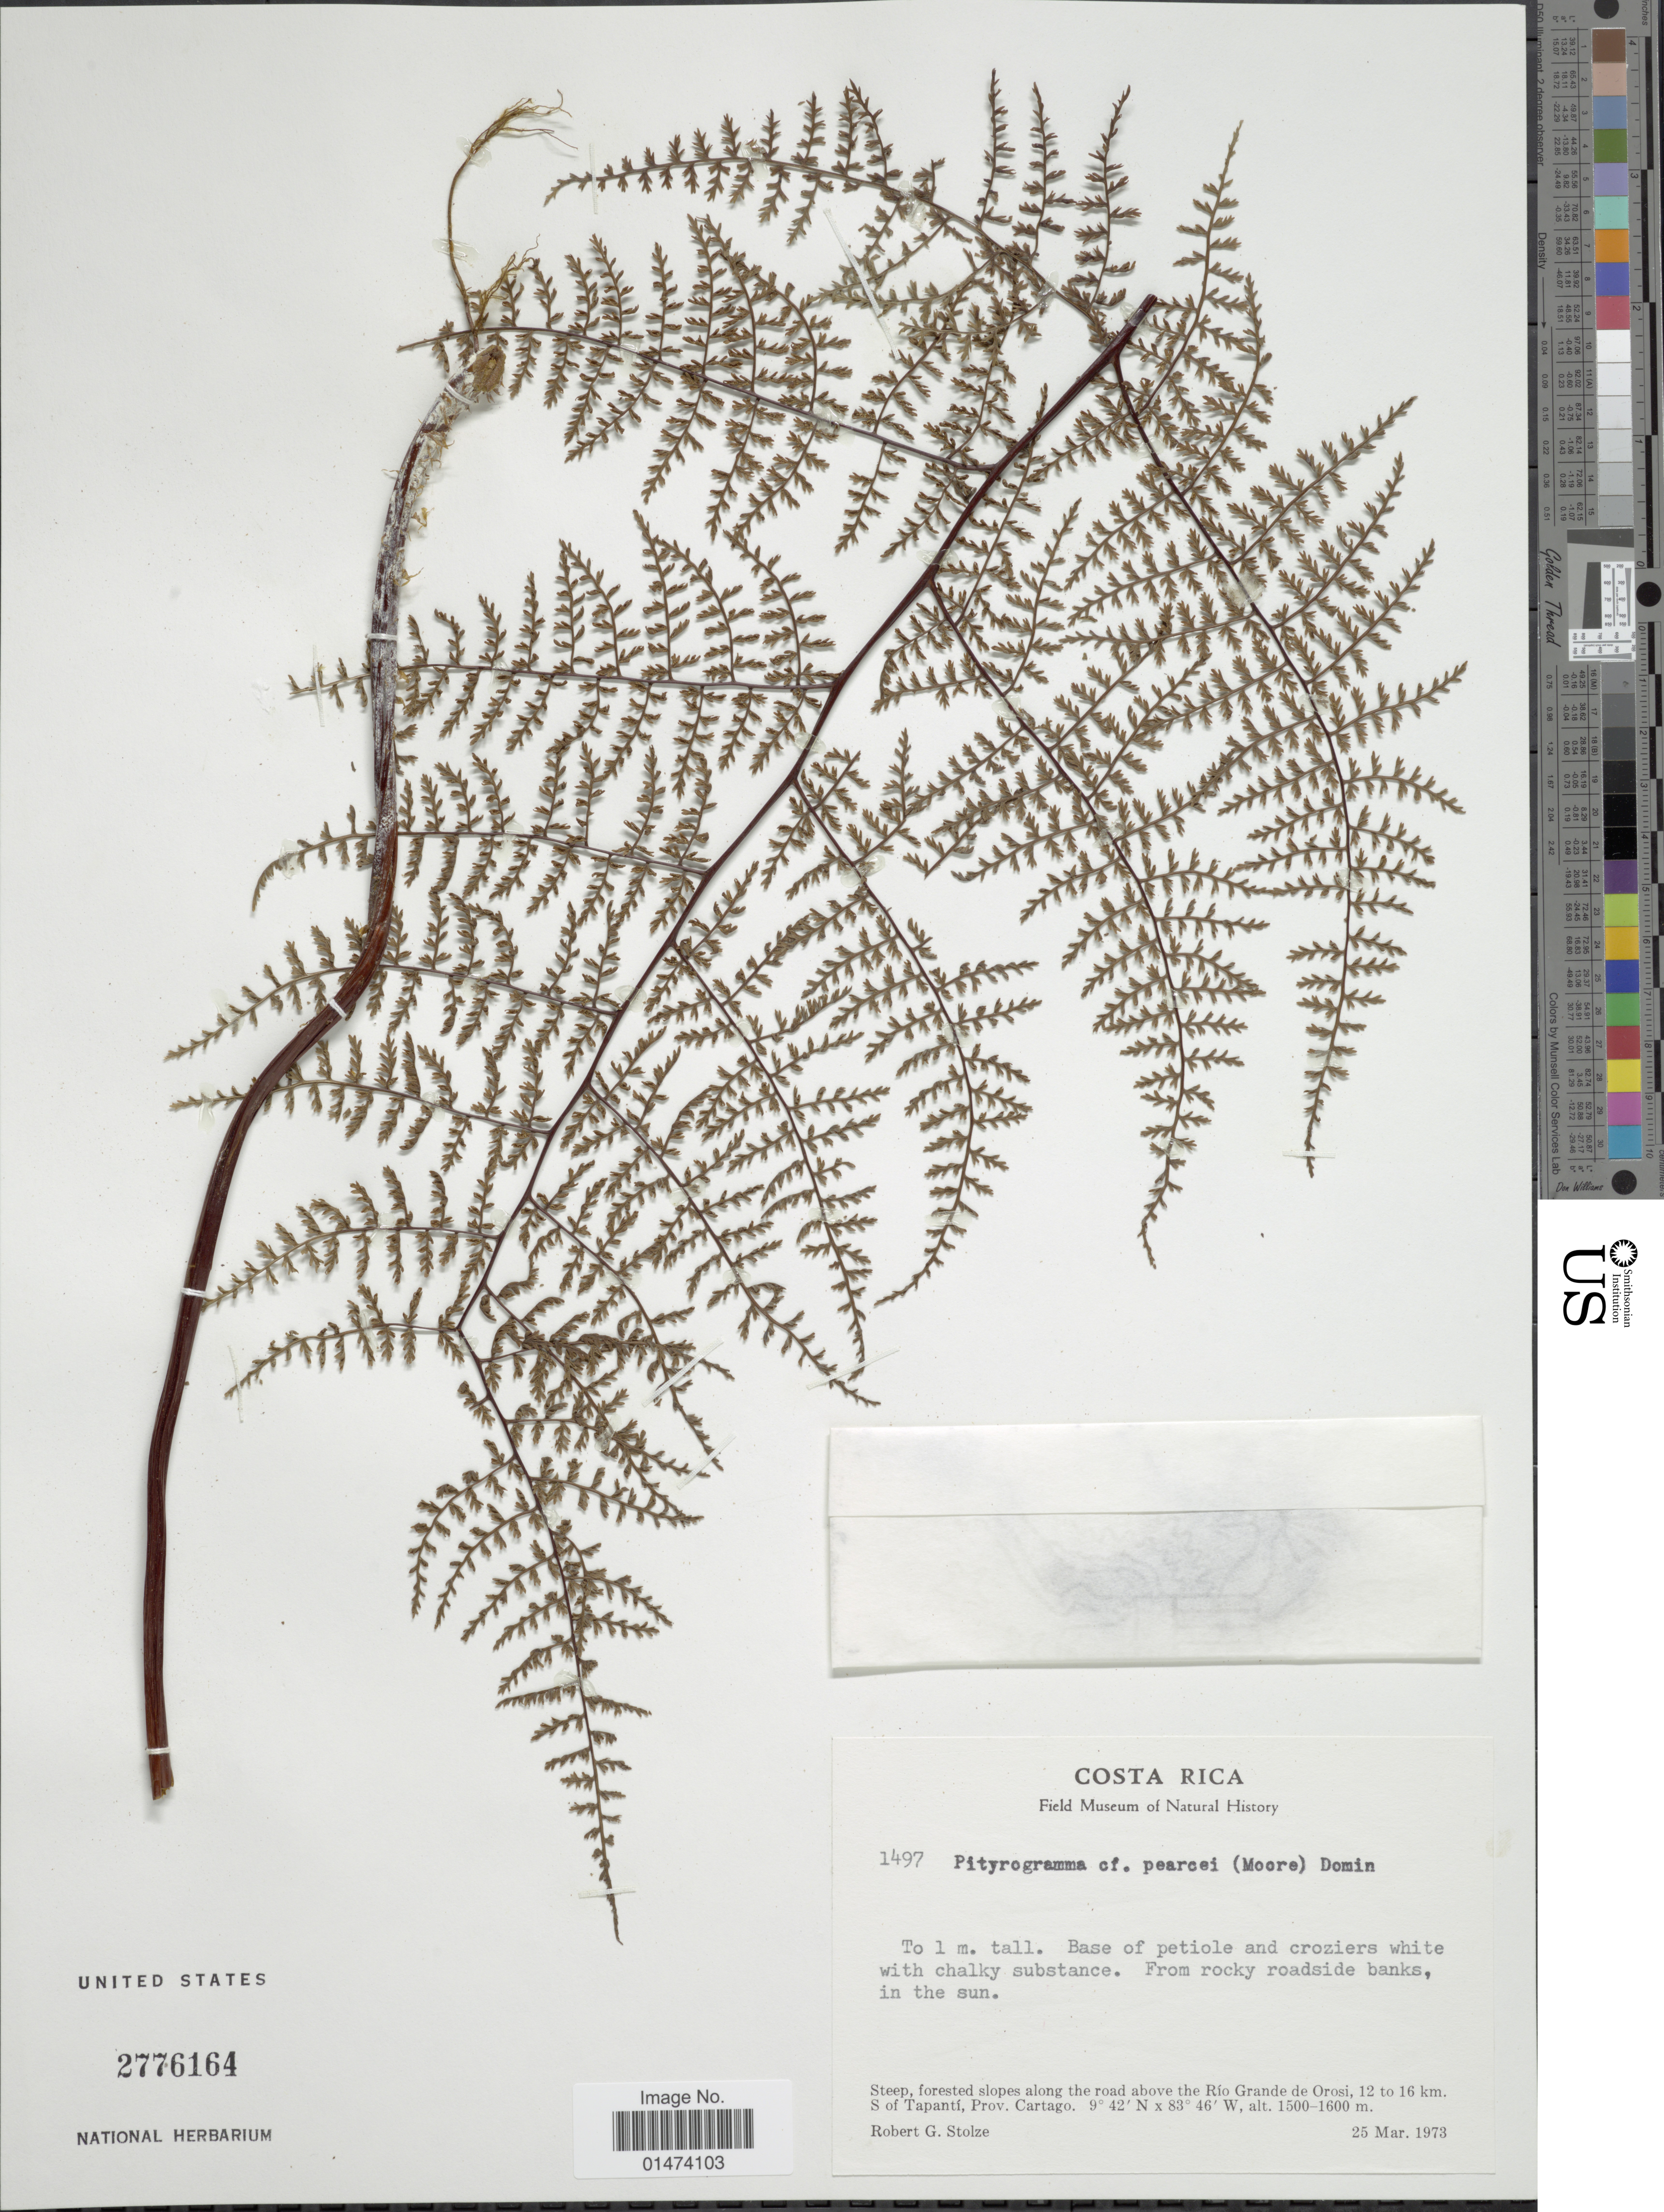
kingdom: Plantae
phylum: Tracheophyta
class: Polypodiopsida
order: Polypodiales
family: Pteridaceae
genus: Pityrogramma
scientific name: Pityrogramma pearcei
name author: (T. Moore) Domin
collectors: R. G. Stolze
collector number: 1497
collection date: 1973-03-25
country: Costa Rica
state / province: Cartago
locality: Steep, forested slopes along the road above the Rio Grande de Orosi, 12 to 16 km. S of Tapanti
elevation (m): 1500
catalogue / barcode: US 2776164